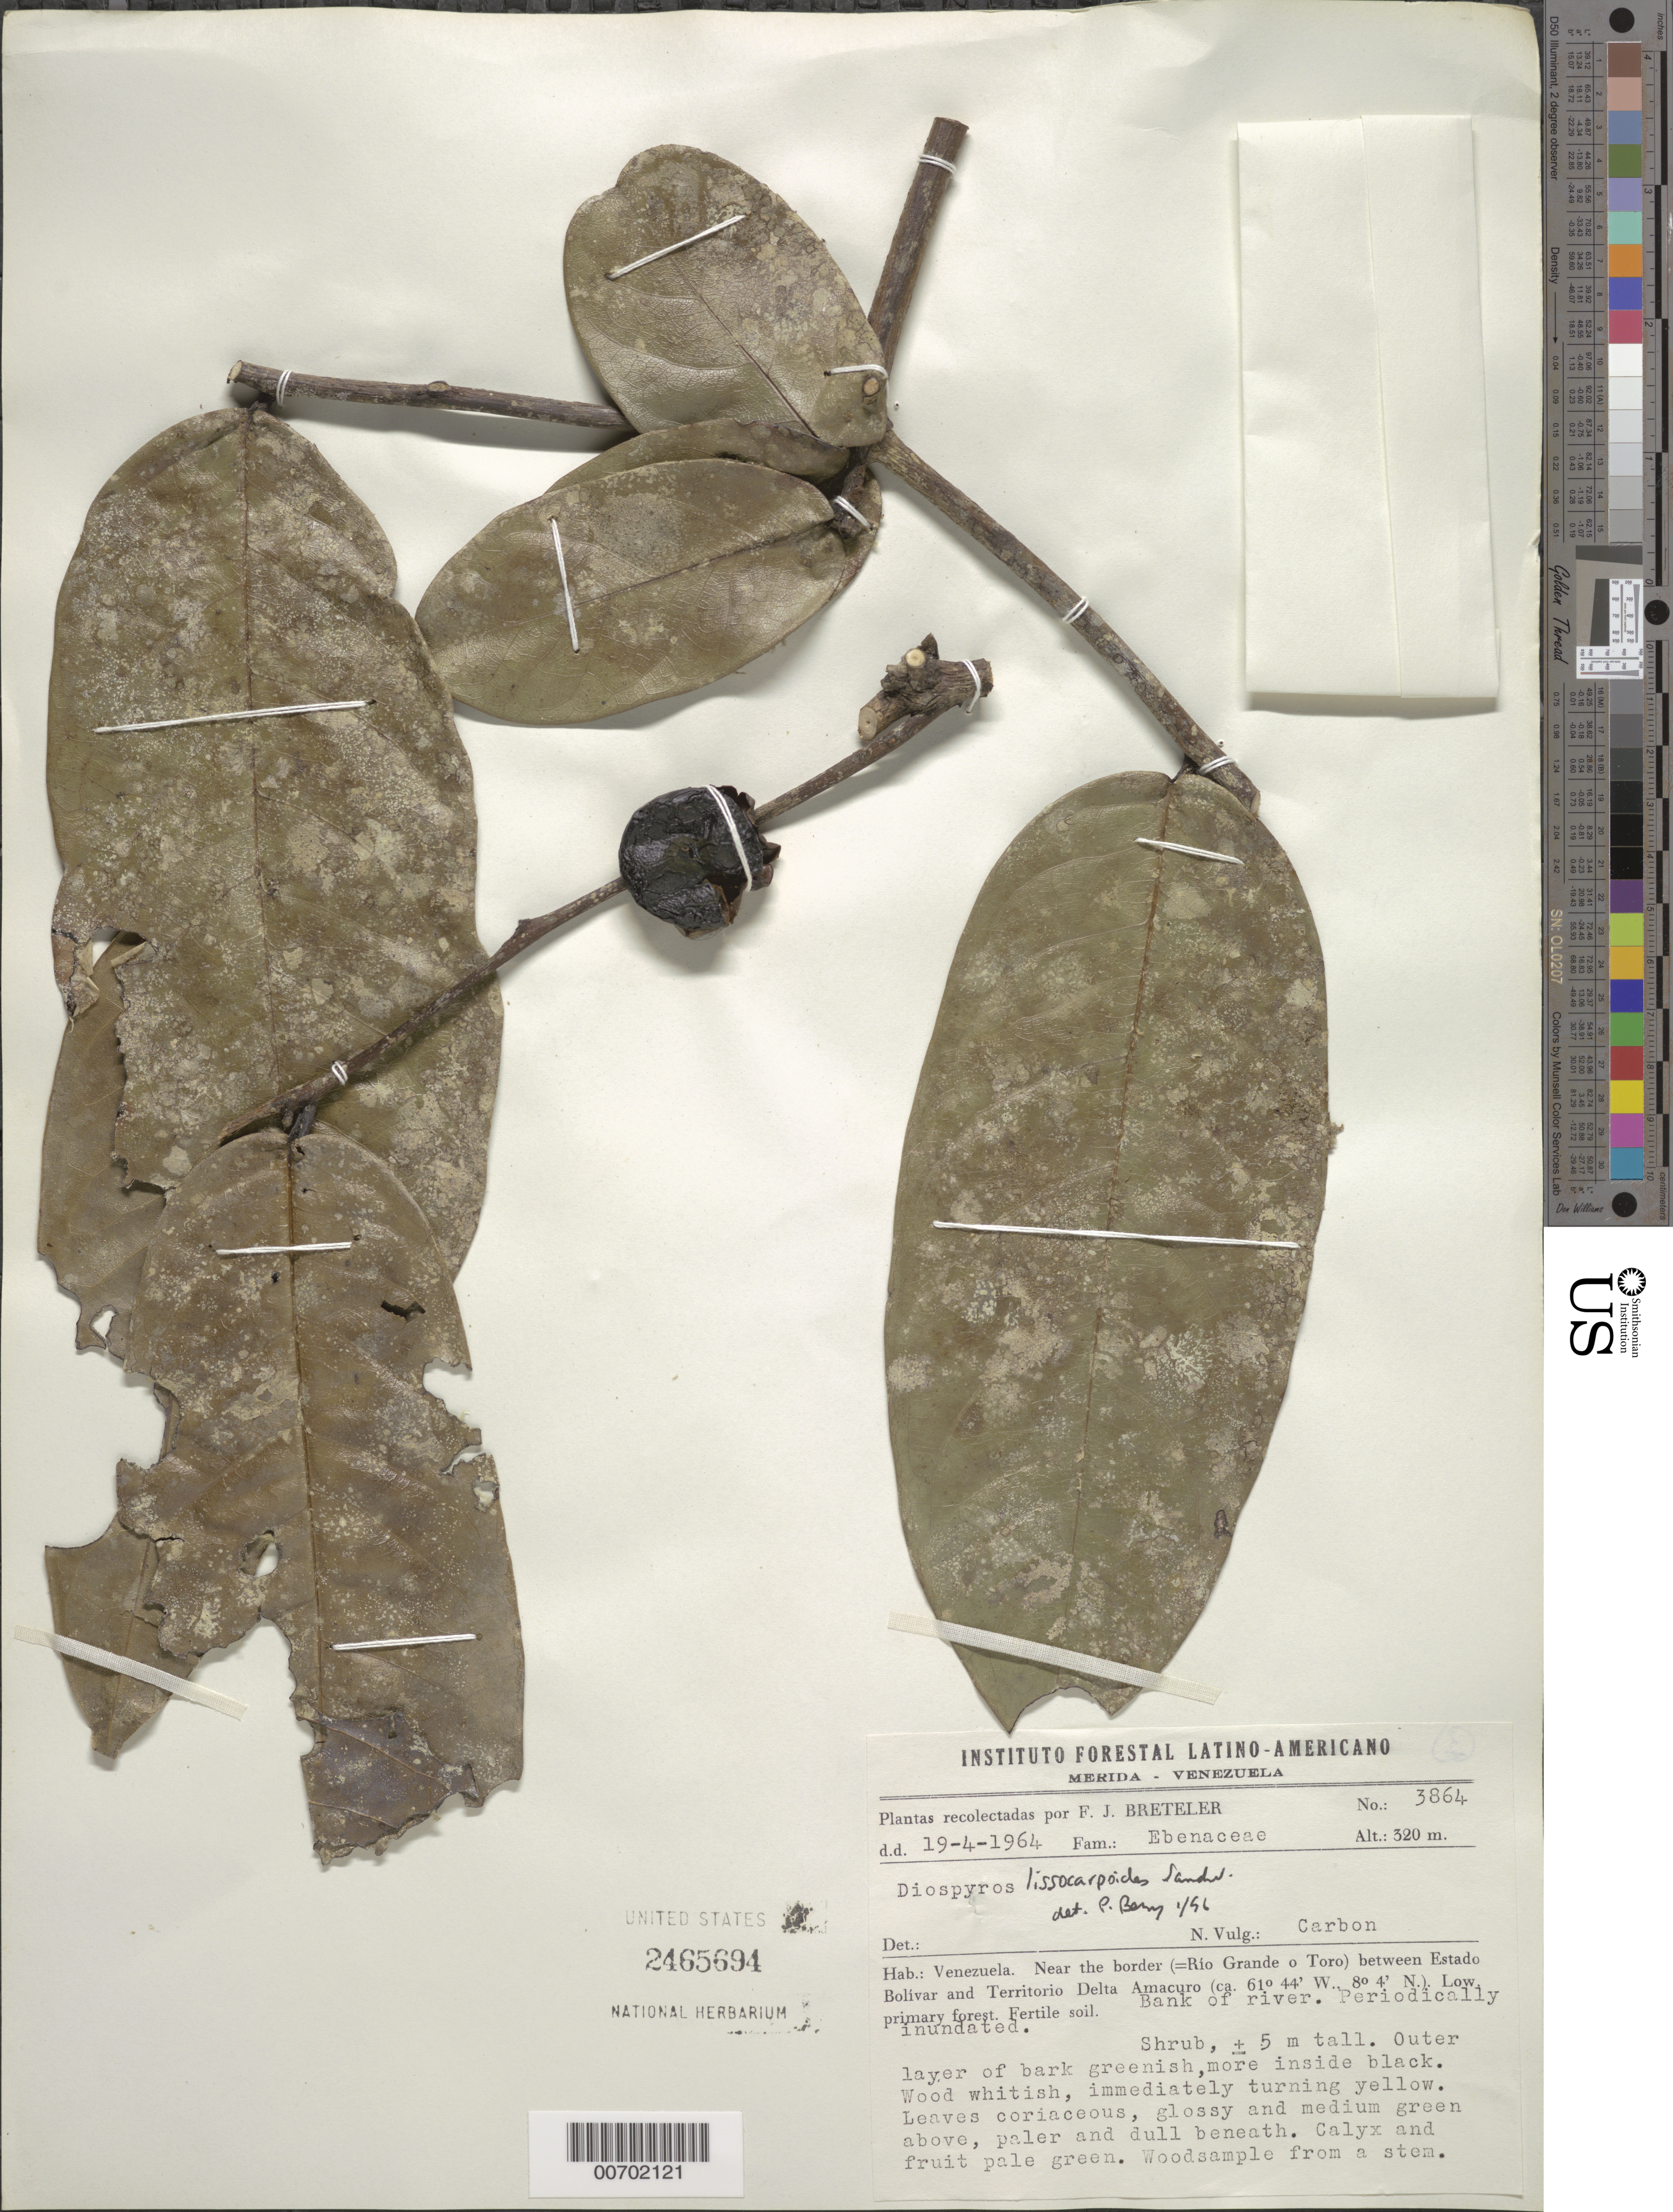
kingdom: Plantae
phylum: Tracheophyta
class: Magnoliopsida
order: Ericales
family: Ebenaceae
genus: Diospyros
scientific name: Diospyros lissocarpoides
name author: Sandwith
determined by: Berry, P. E., (WIS), University of Wisconsin - Madison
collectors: F. J. Breteler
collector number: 3864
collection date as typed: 19-Apr-64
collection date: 1964-04-19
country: Venezuela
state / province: Bolívar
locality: Río Grande o Toro, near border between Estado Bolívar and Territorío Delta Amacuro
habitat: Low, primary forest, fertile soil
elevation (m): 320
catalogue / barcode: US 2465694